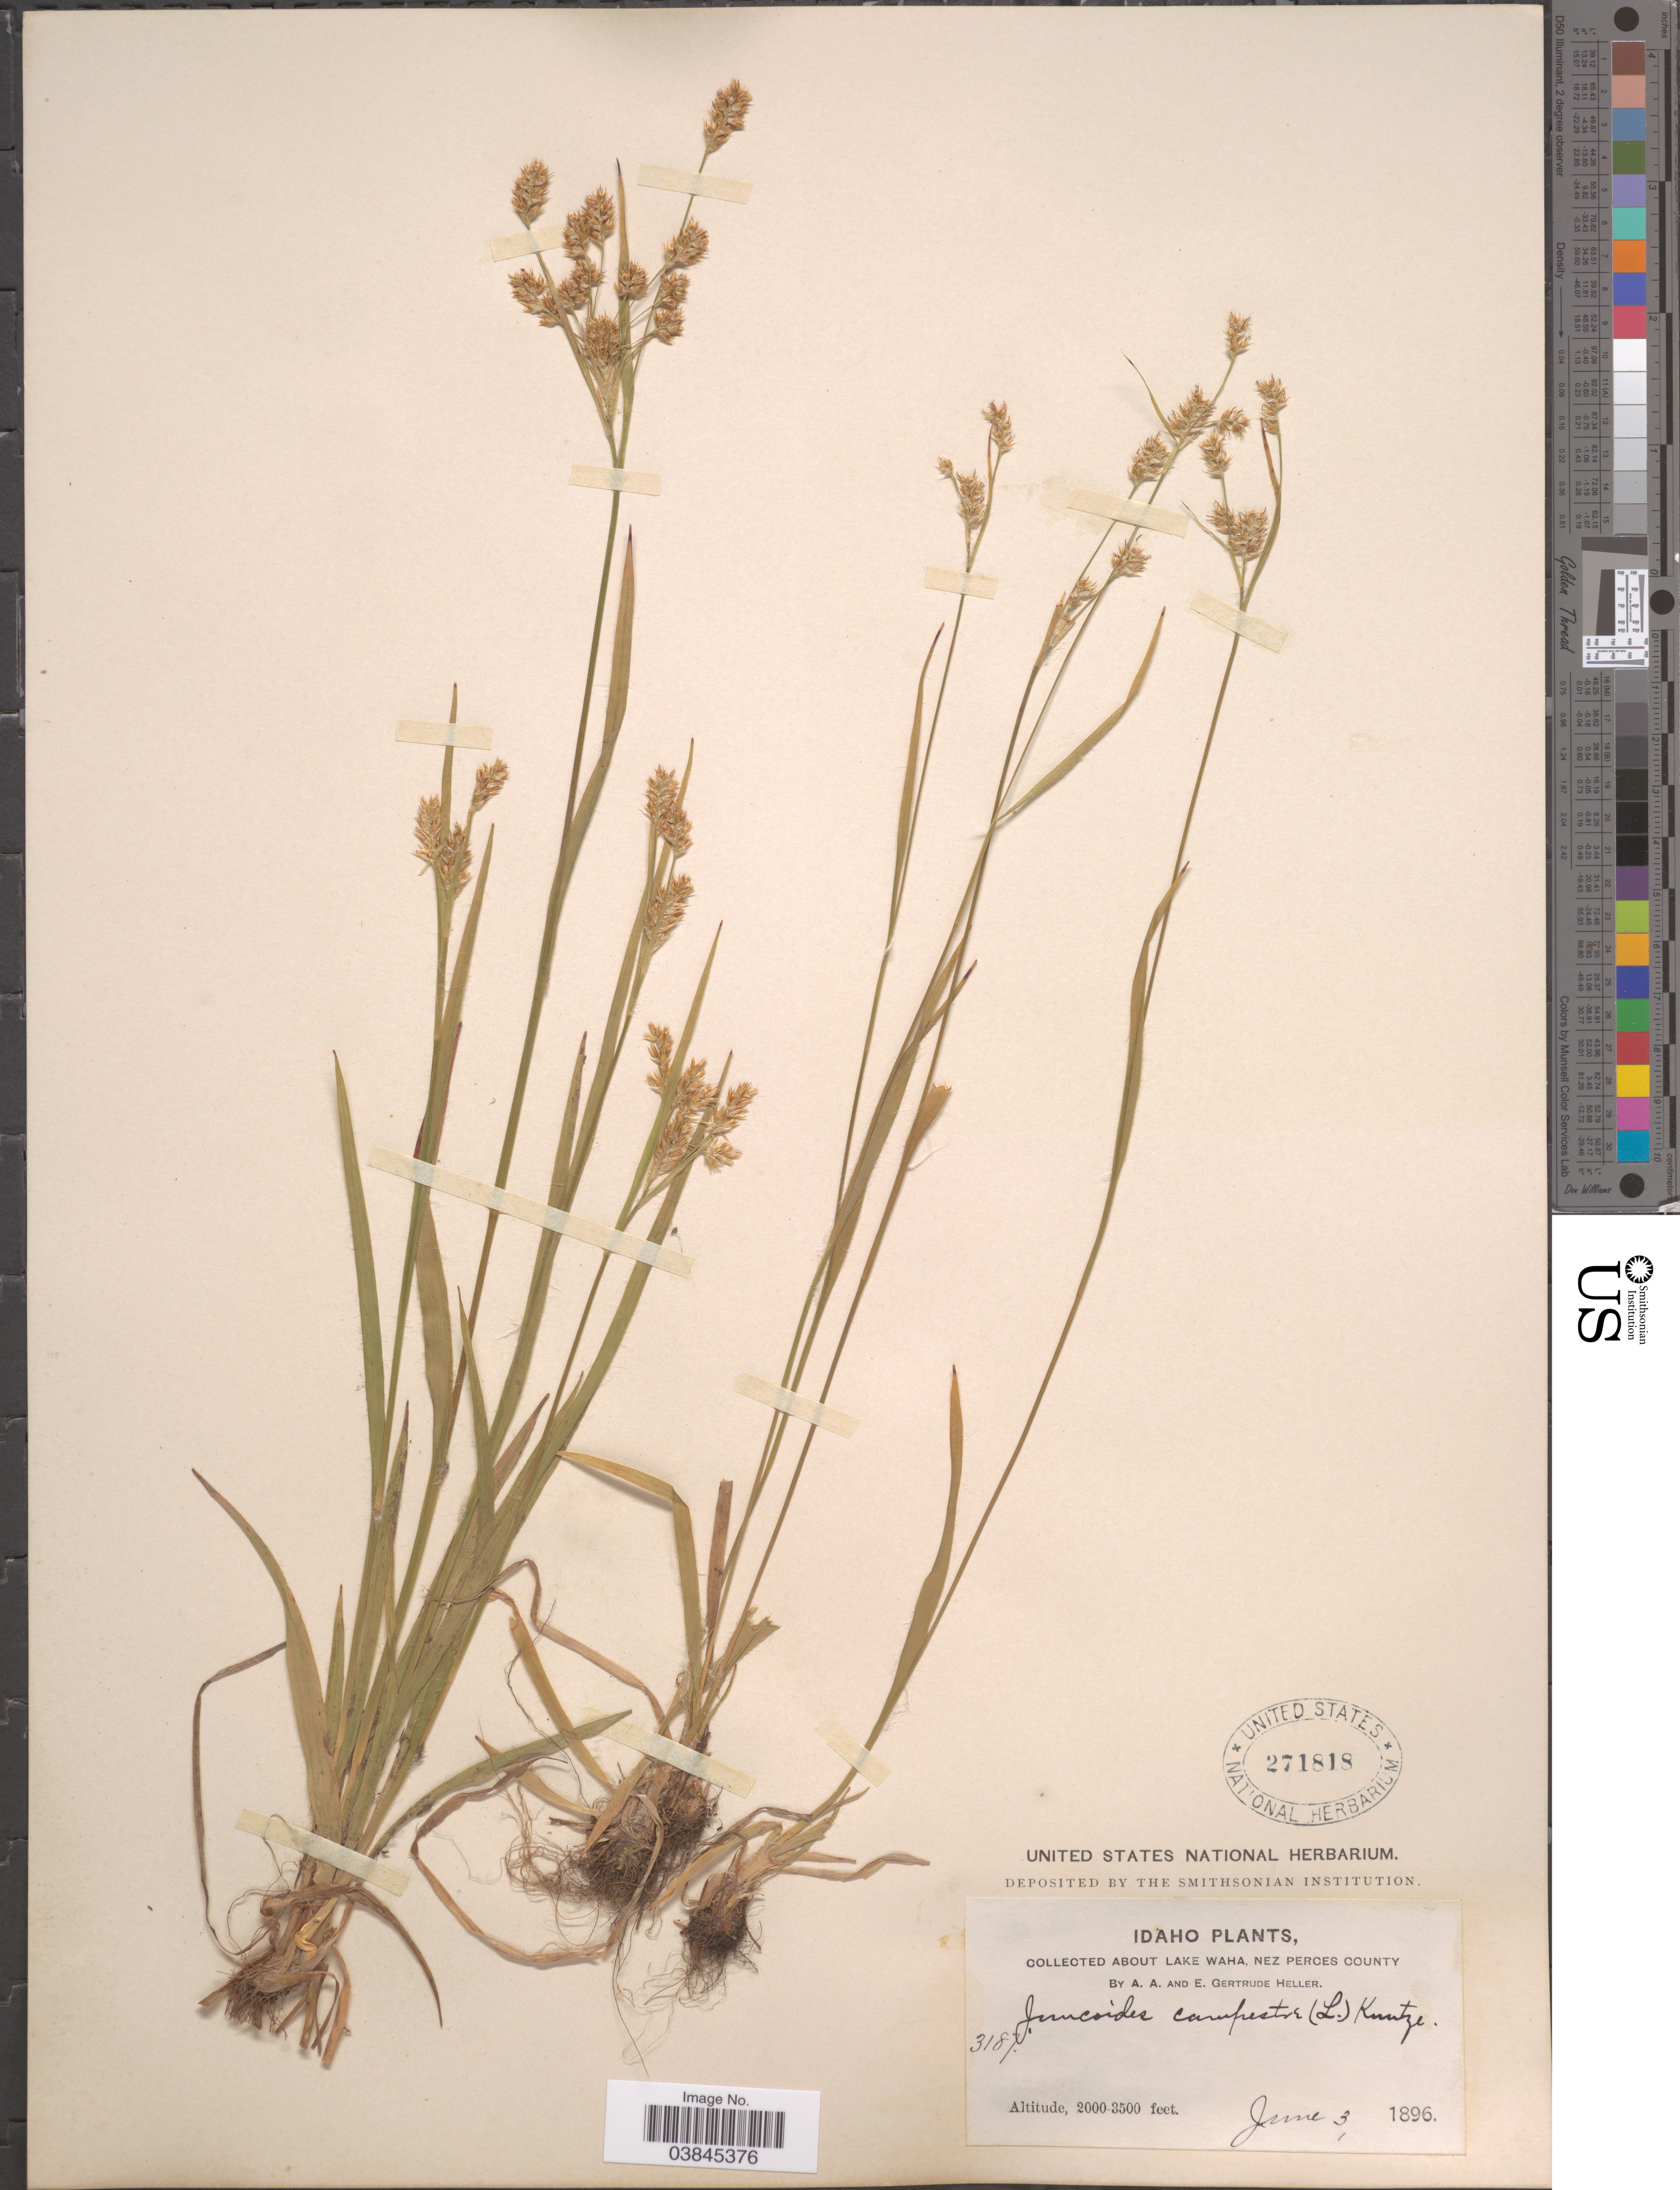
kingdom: Plantae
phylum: Tracheophyta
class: Liliopsida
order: Poales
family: Juncaceae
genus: Luzula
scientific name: Luzula campestris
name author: (L.) DC.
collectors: A. A. Heller & E. G. Heller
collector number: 3187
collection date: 1896-06-03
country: United States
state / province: Idaho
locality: About Lake Waha, Nez Perces County.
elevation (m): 610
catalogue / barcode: US 271818